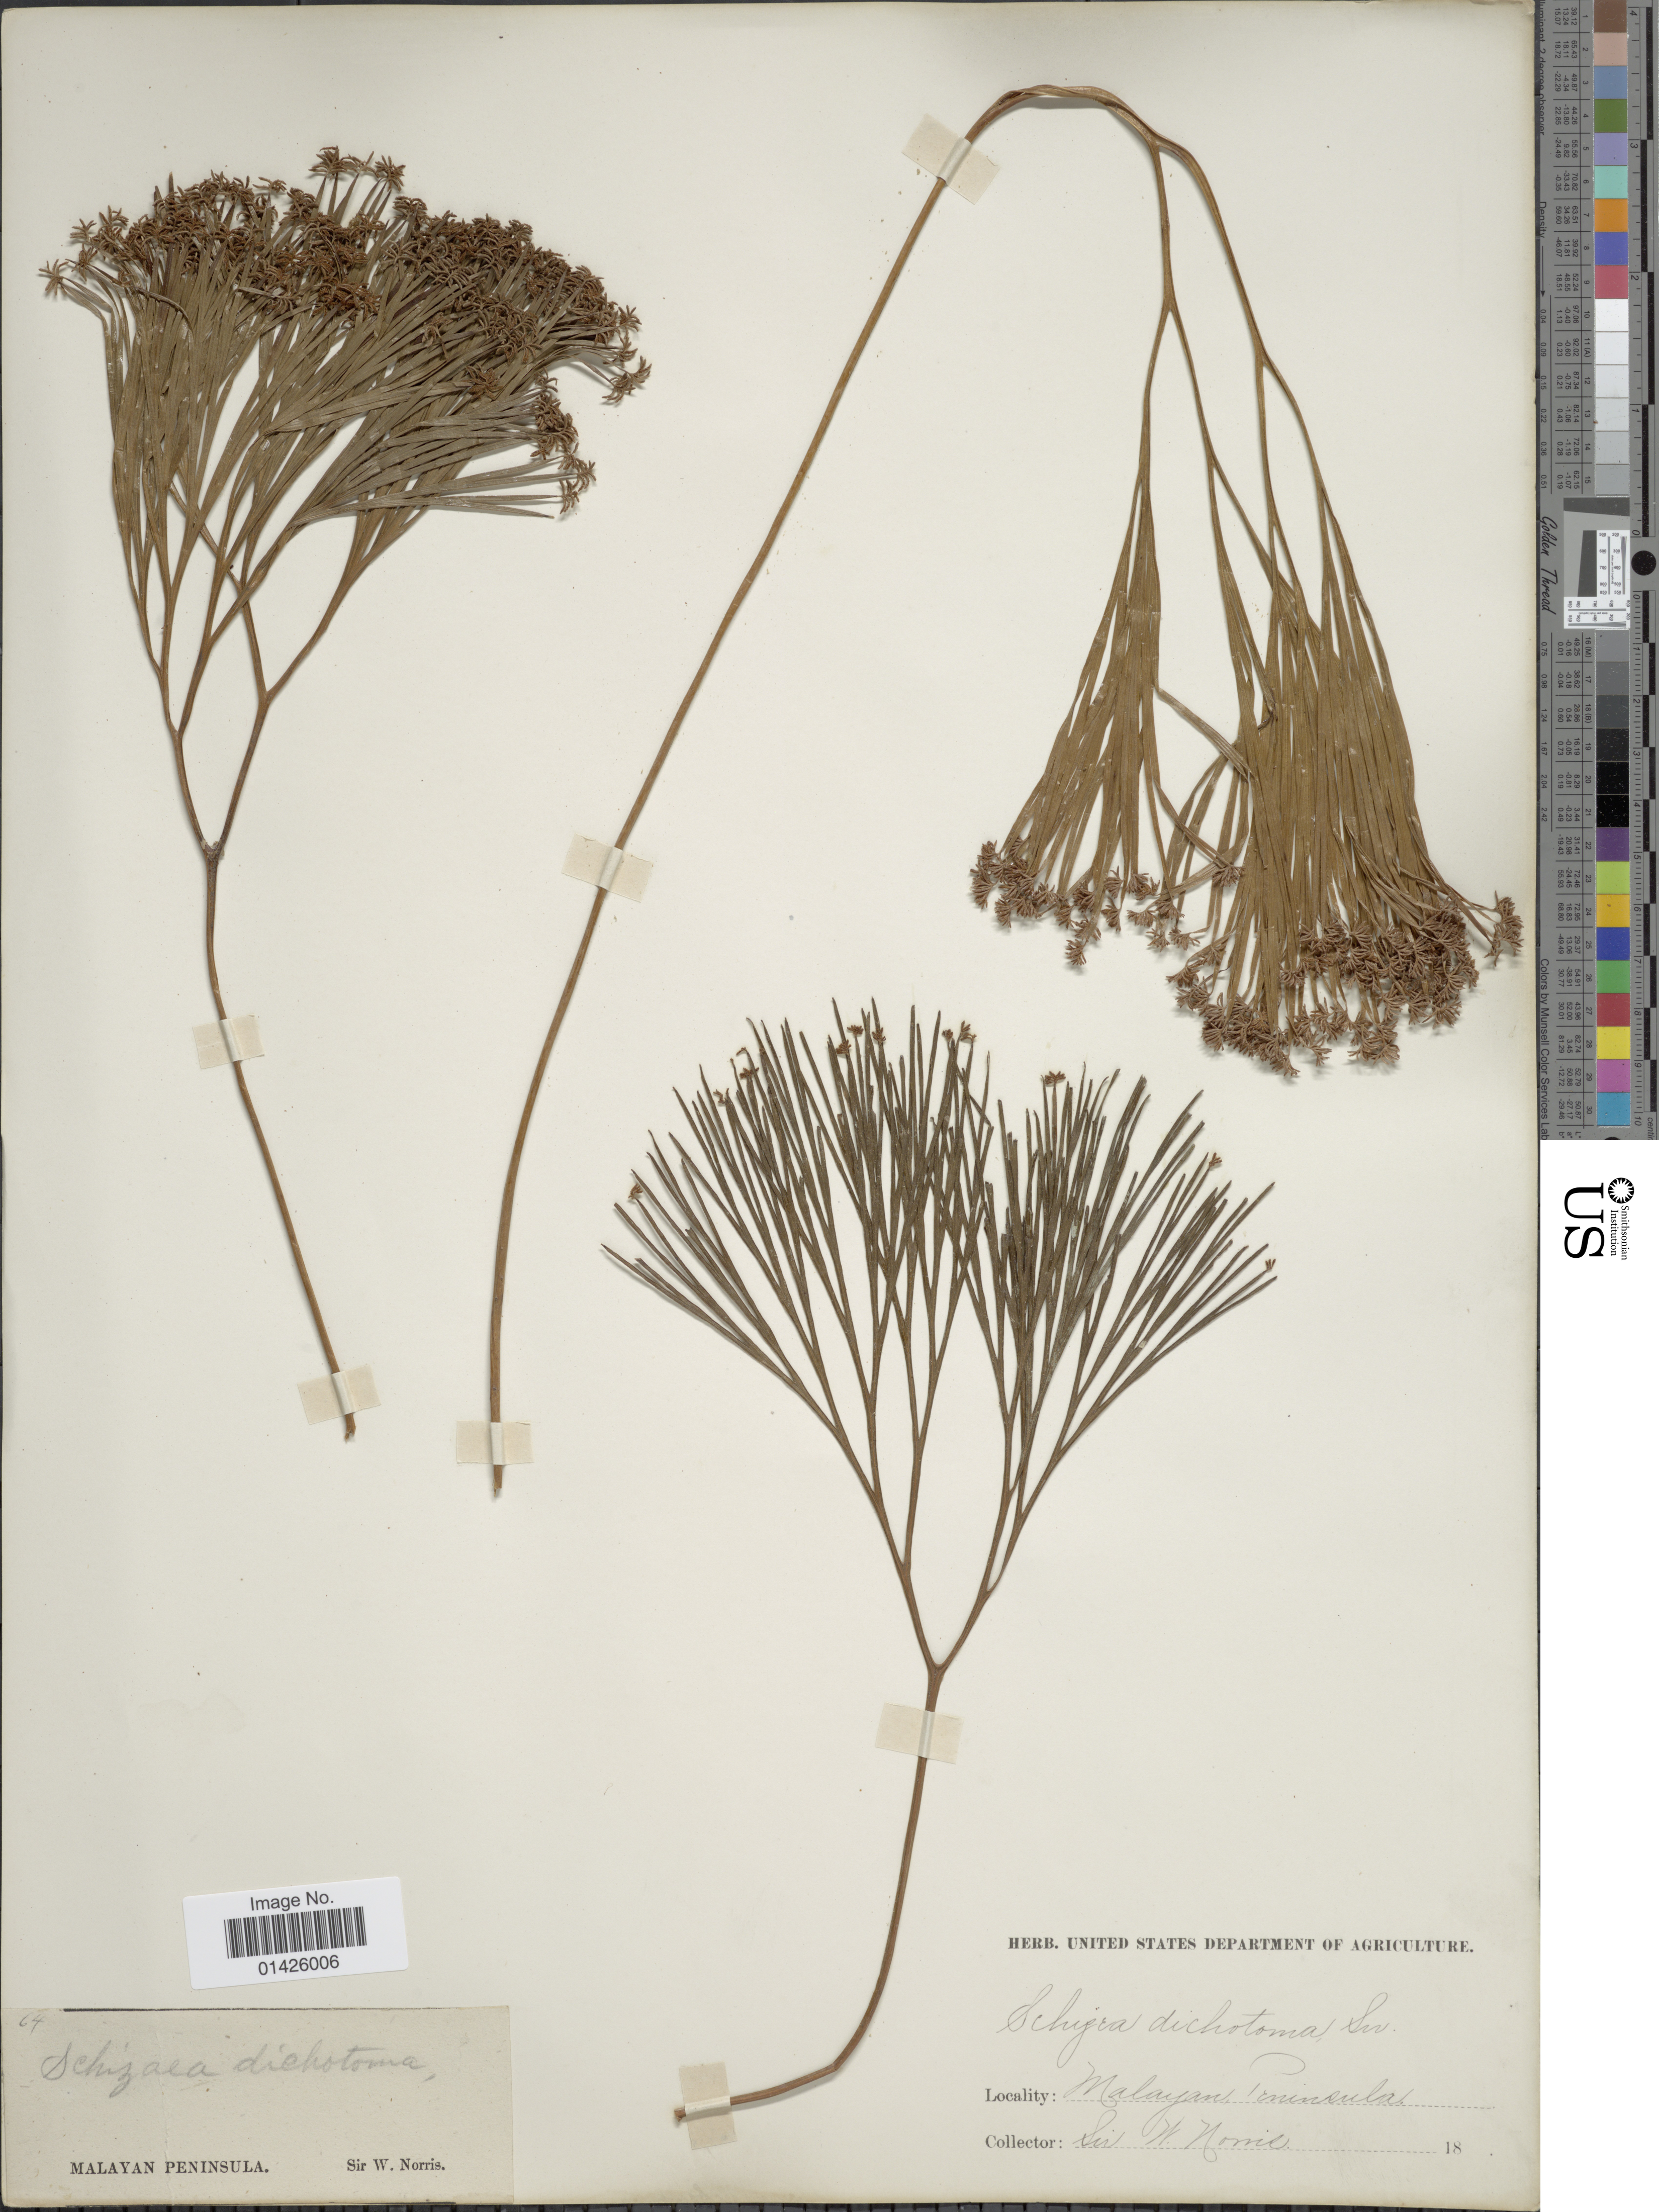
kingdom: Plantae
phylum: Tracheophyta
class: Polypodiopsida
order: Schizaeales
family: Schizaeaceae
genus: Schizaea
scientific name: Schizaea dichotoma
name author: (L.) J. Sm.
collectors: W. Norris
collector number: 64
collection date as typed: Transcribed d/m/y: //18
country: Malaysia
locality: Malayan Peninsula